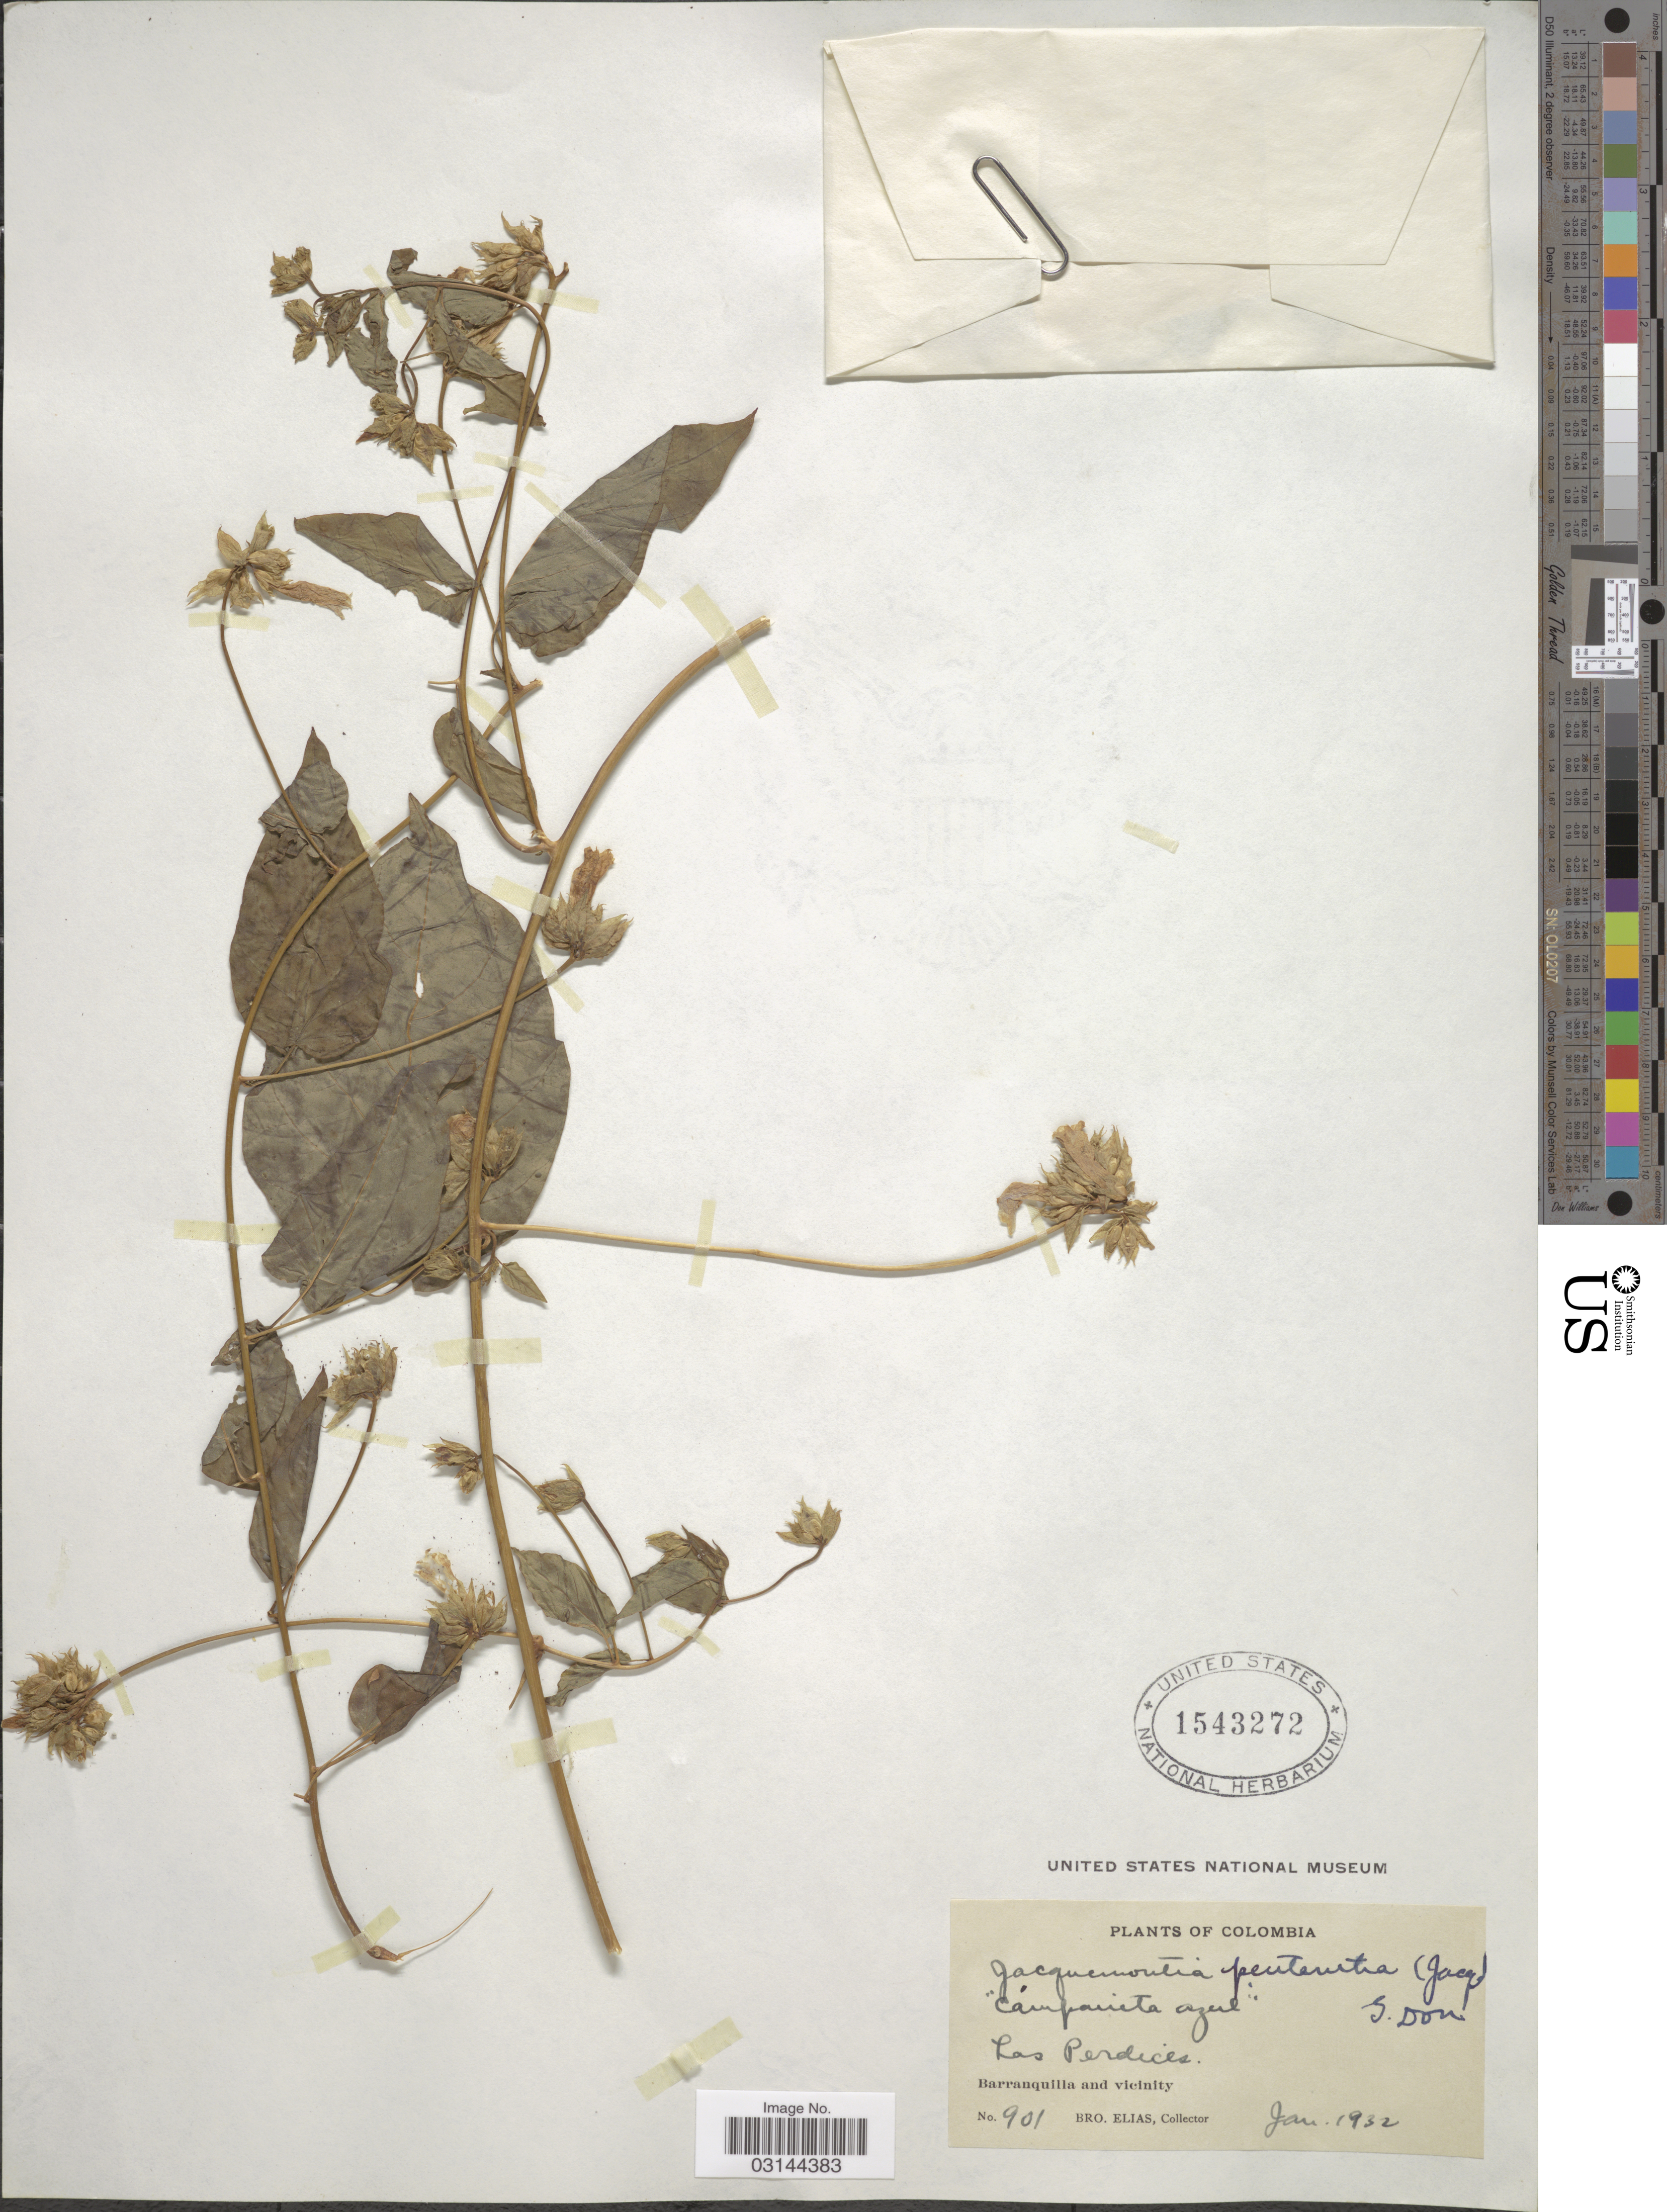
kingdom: Plantae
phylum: Tracheophyta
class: Magnoliopsida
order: Solanales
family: Convolvulaceae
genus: Jacquemontia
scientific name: Jacquemontia pentanthos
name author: (Jacq.) G. Don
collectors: Bro. Elias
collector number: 901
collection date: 1932-01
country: Colombia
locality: Las Perdices. Barranquilla and vicinity.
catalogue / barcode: US 1543272